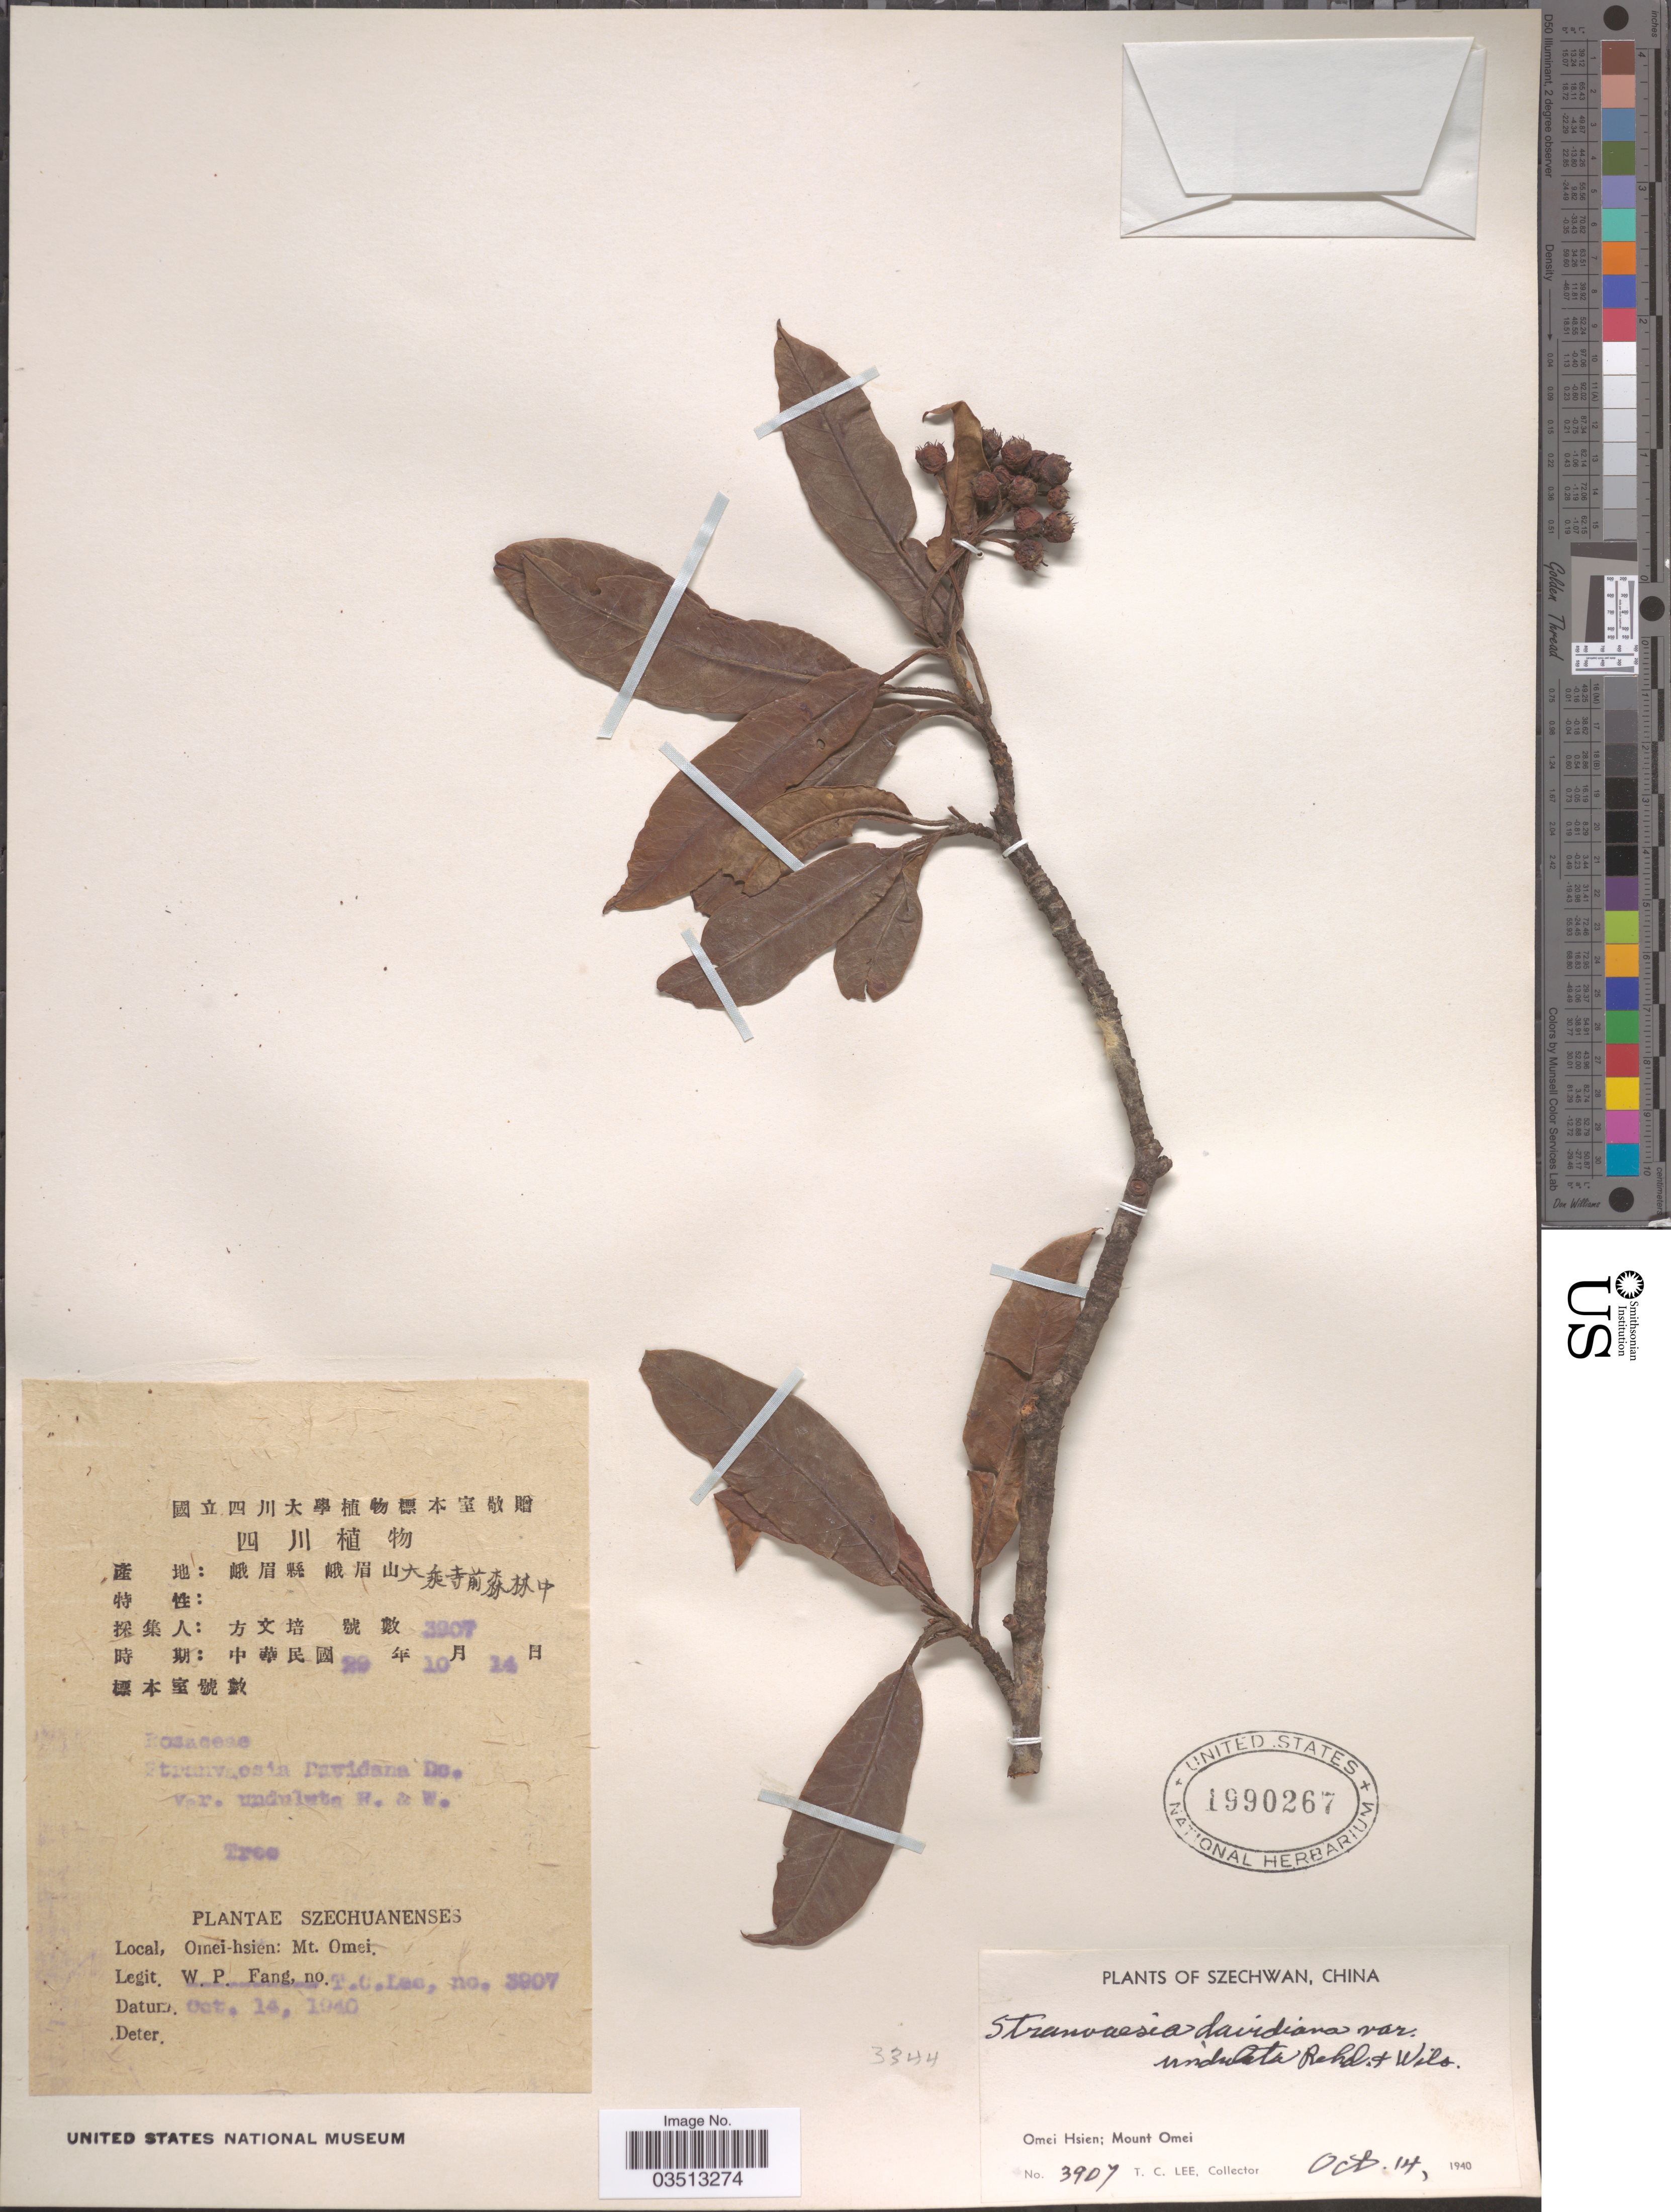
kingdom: Plantae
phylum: Tracheophyta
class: Magnoliopsida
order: Rosales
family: Rosaceae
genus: Stranvaesia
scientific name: Stranvaesia davidiana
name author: Decne.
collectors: T. Lee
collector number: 3907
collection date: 1940-10-14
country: China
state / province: Sichuan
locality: Szechwan. Omei Hsien; Mount Omei.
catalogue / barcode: US 1990267